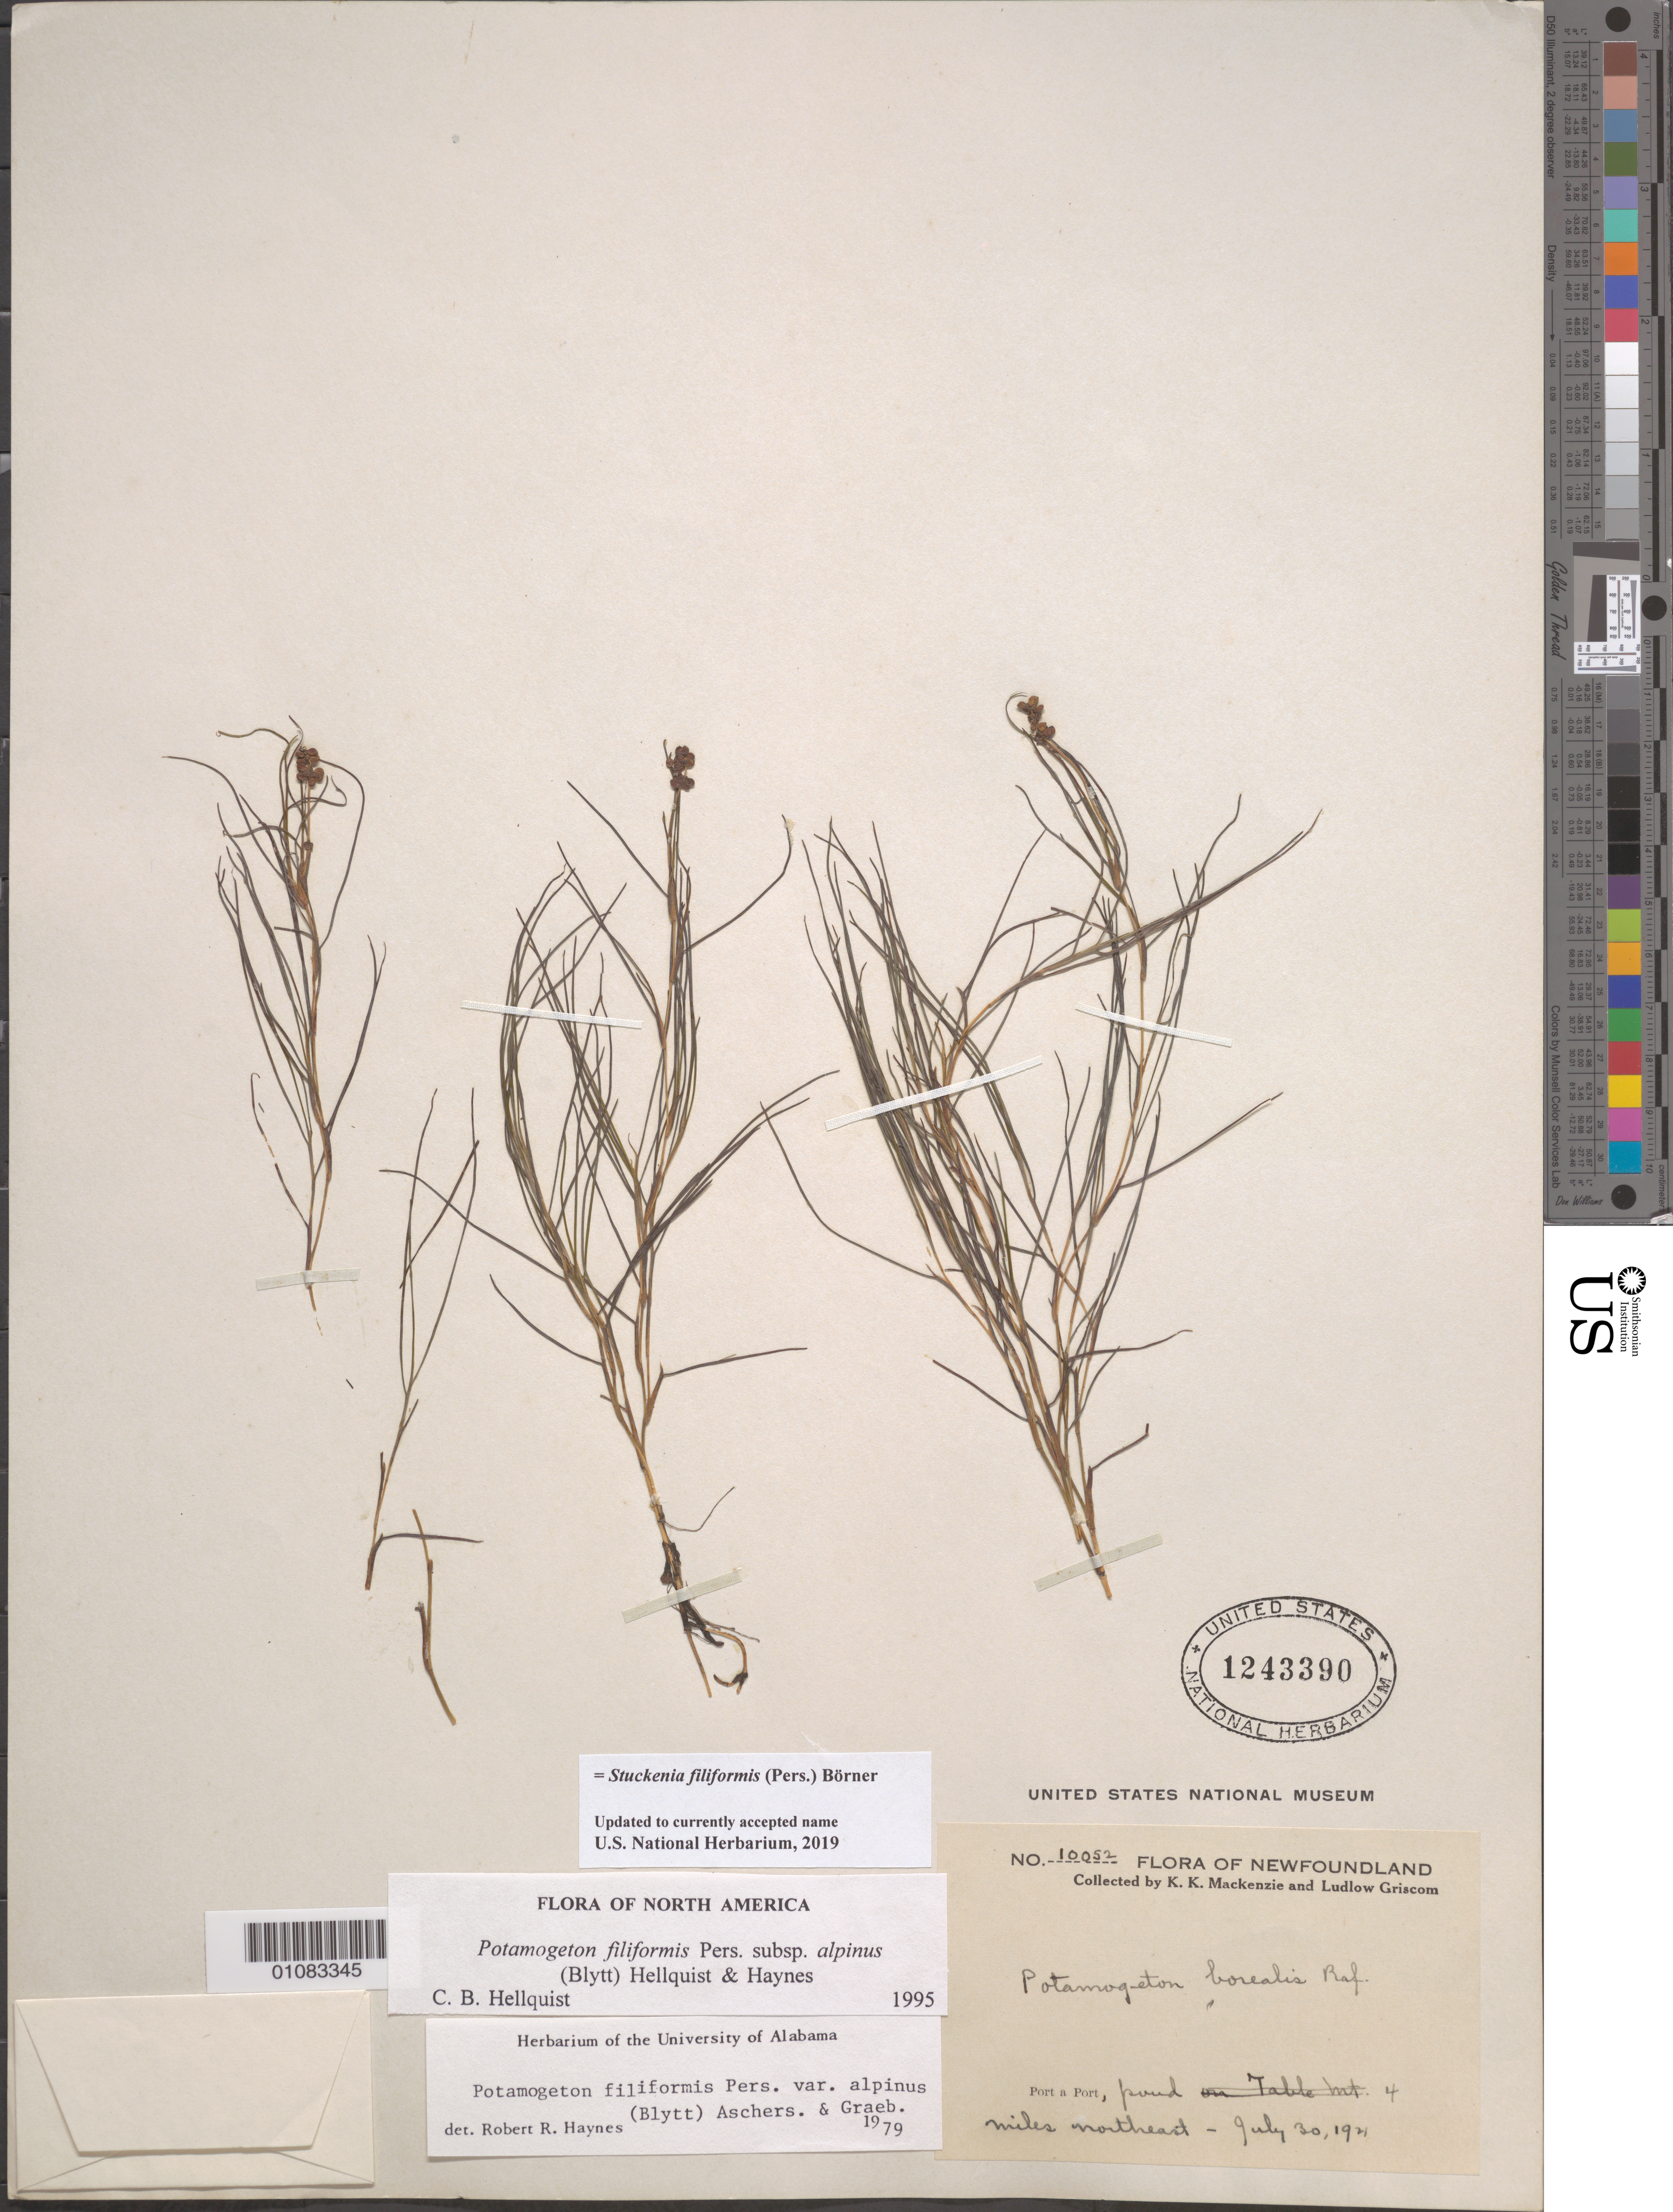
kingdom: Plantae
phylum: Tracheophyta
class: Liliopsida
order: Alismatales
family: Potamogetonaceae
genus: Stuckenia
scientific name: Stuckenia filiformis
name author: (Pers.) Börner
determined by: Strong, Mark T., (BOT), Smithsonian Institution - National Museum of Natural History (UNITED STATES)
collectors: K. K. Mackenzie & L. Griscom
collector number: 10052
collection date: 1921-07-30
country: Canada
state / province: Newfoundland and Labrador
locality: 4 mi. NE of Port a Port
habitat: Pond.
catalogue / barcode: US 1243390